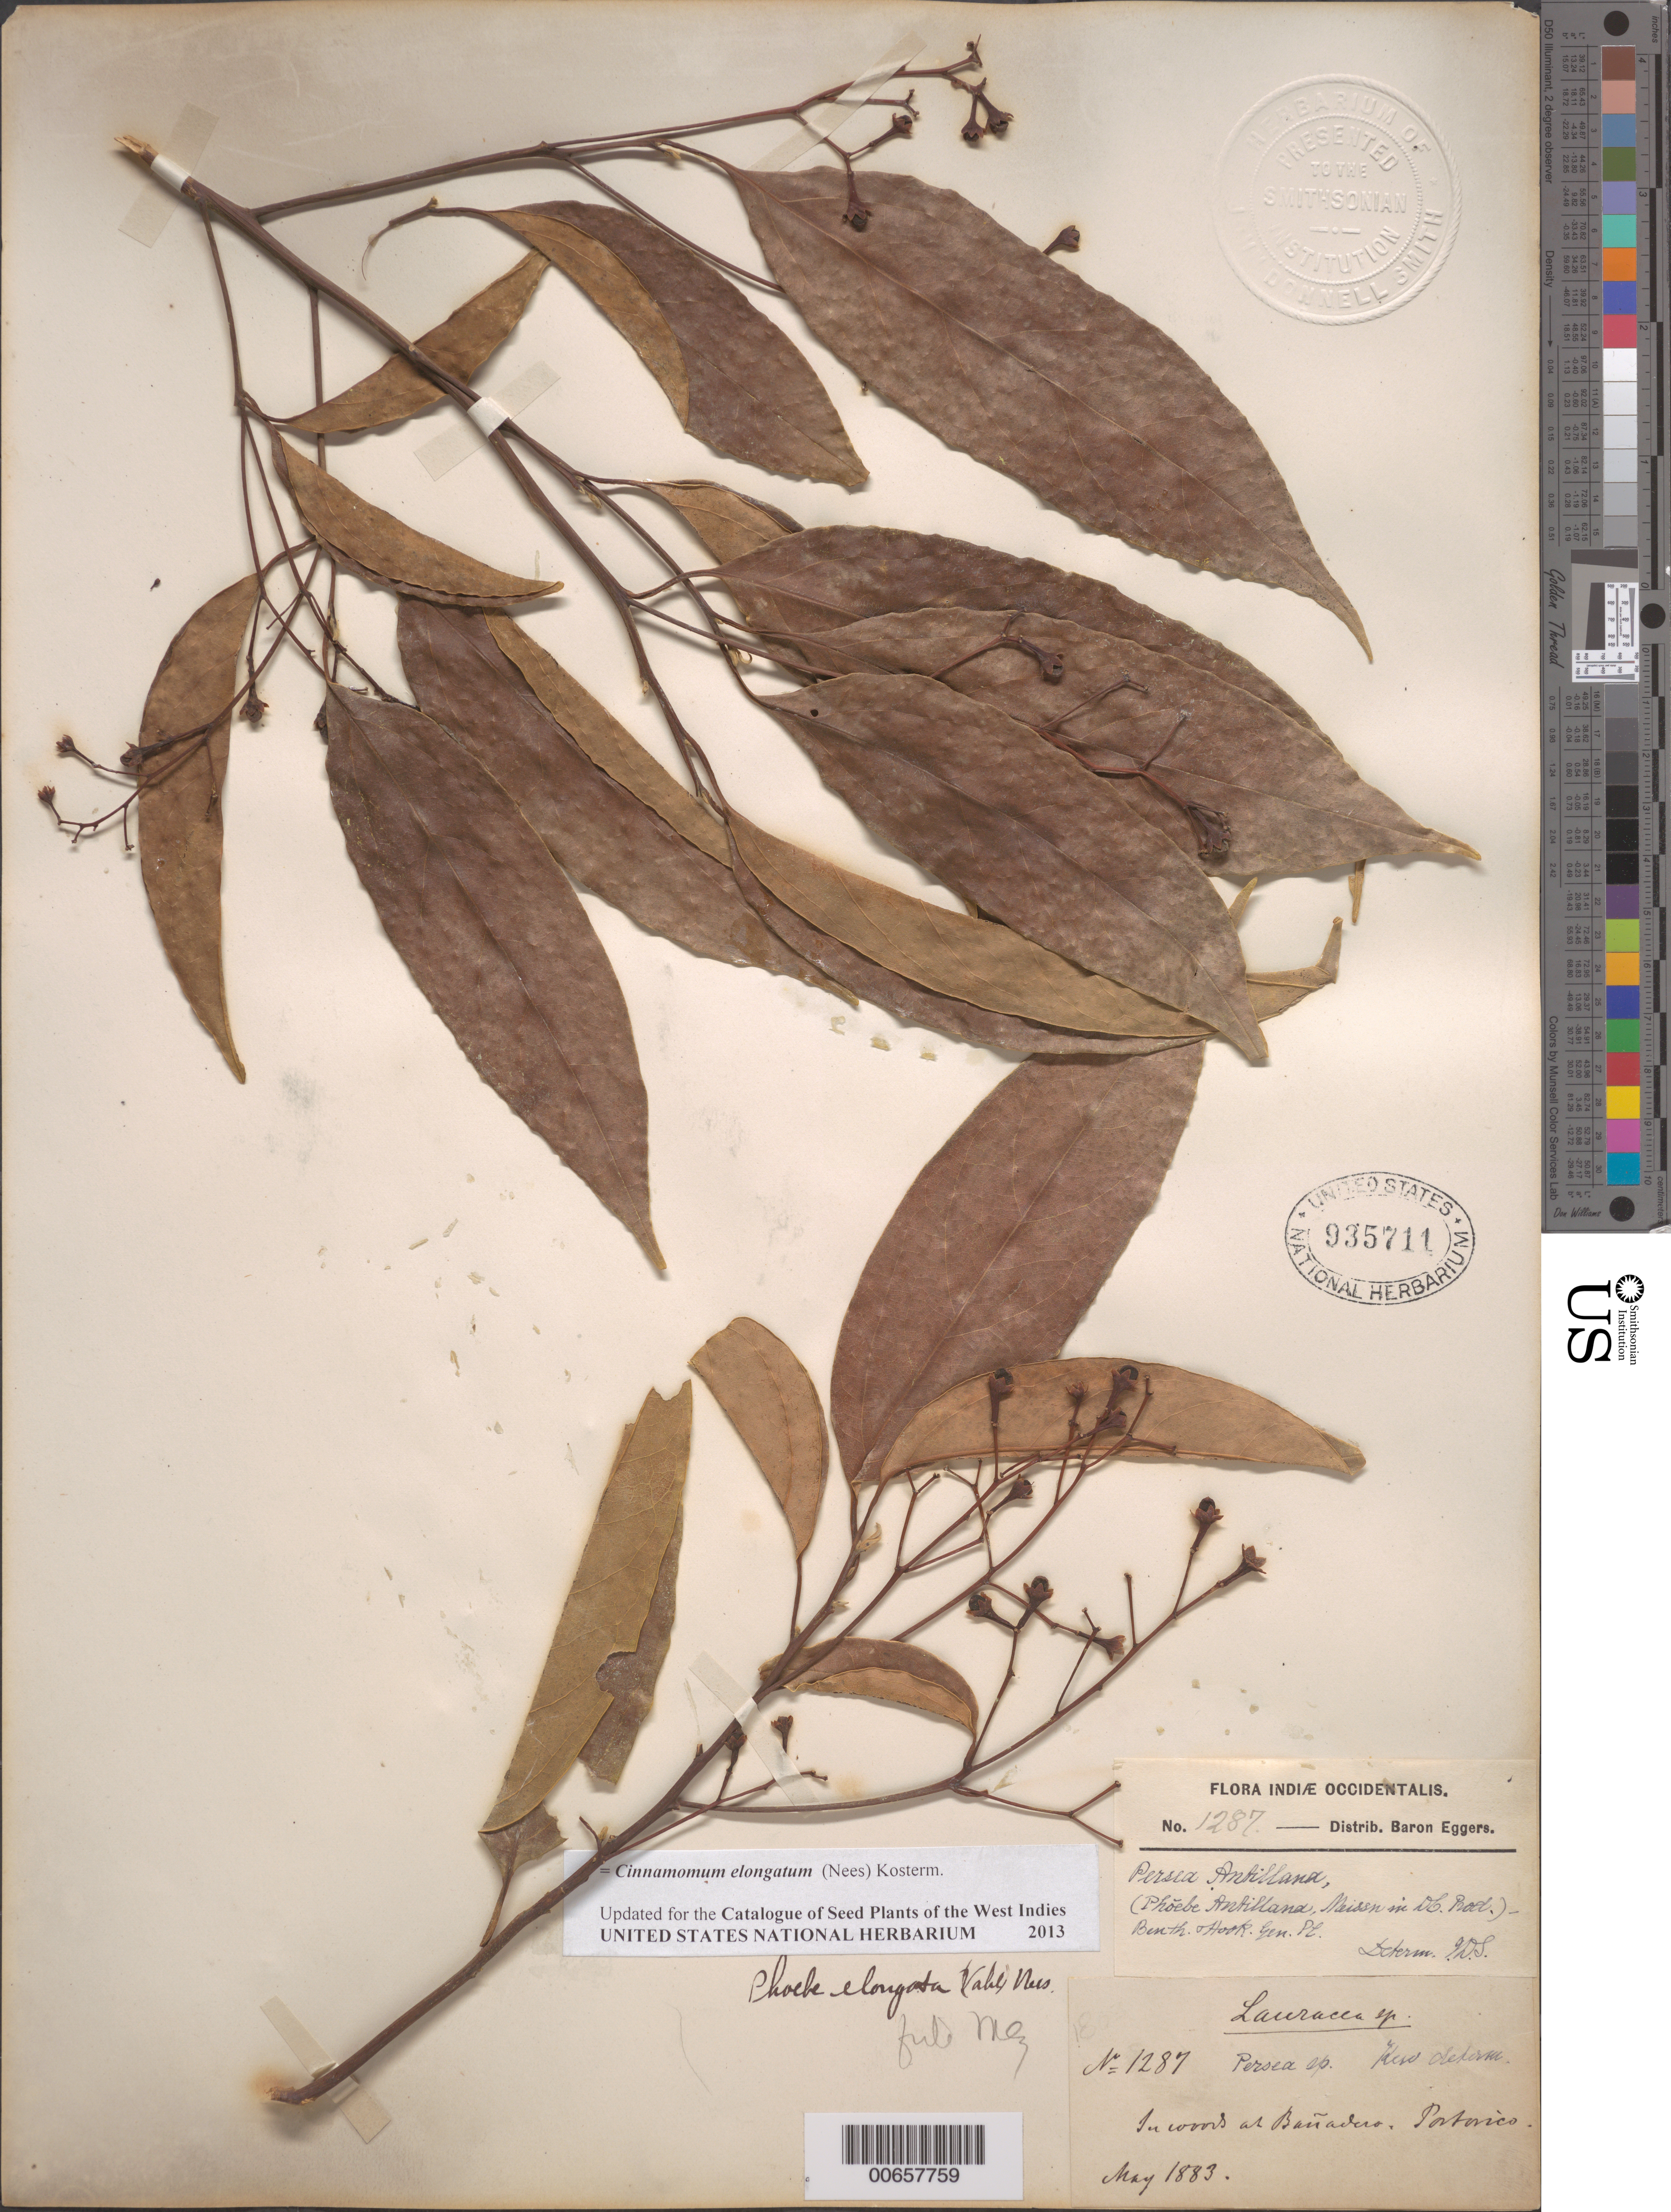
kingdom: Plantae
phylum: Tracheophyta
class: Magnoliopsida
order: Laurales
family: Lauraceae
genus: Cinnamomum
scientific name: Cinnamomum elongatum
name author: (Nees) Kosterm.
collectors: H. F. A. von Eggers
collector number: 1287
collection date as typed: May 1883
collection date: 1883-05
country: Puerto Rico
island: Greater Antilles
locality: Banadero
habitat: In woods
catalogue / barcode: US 935711